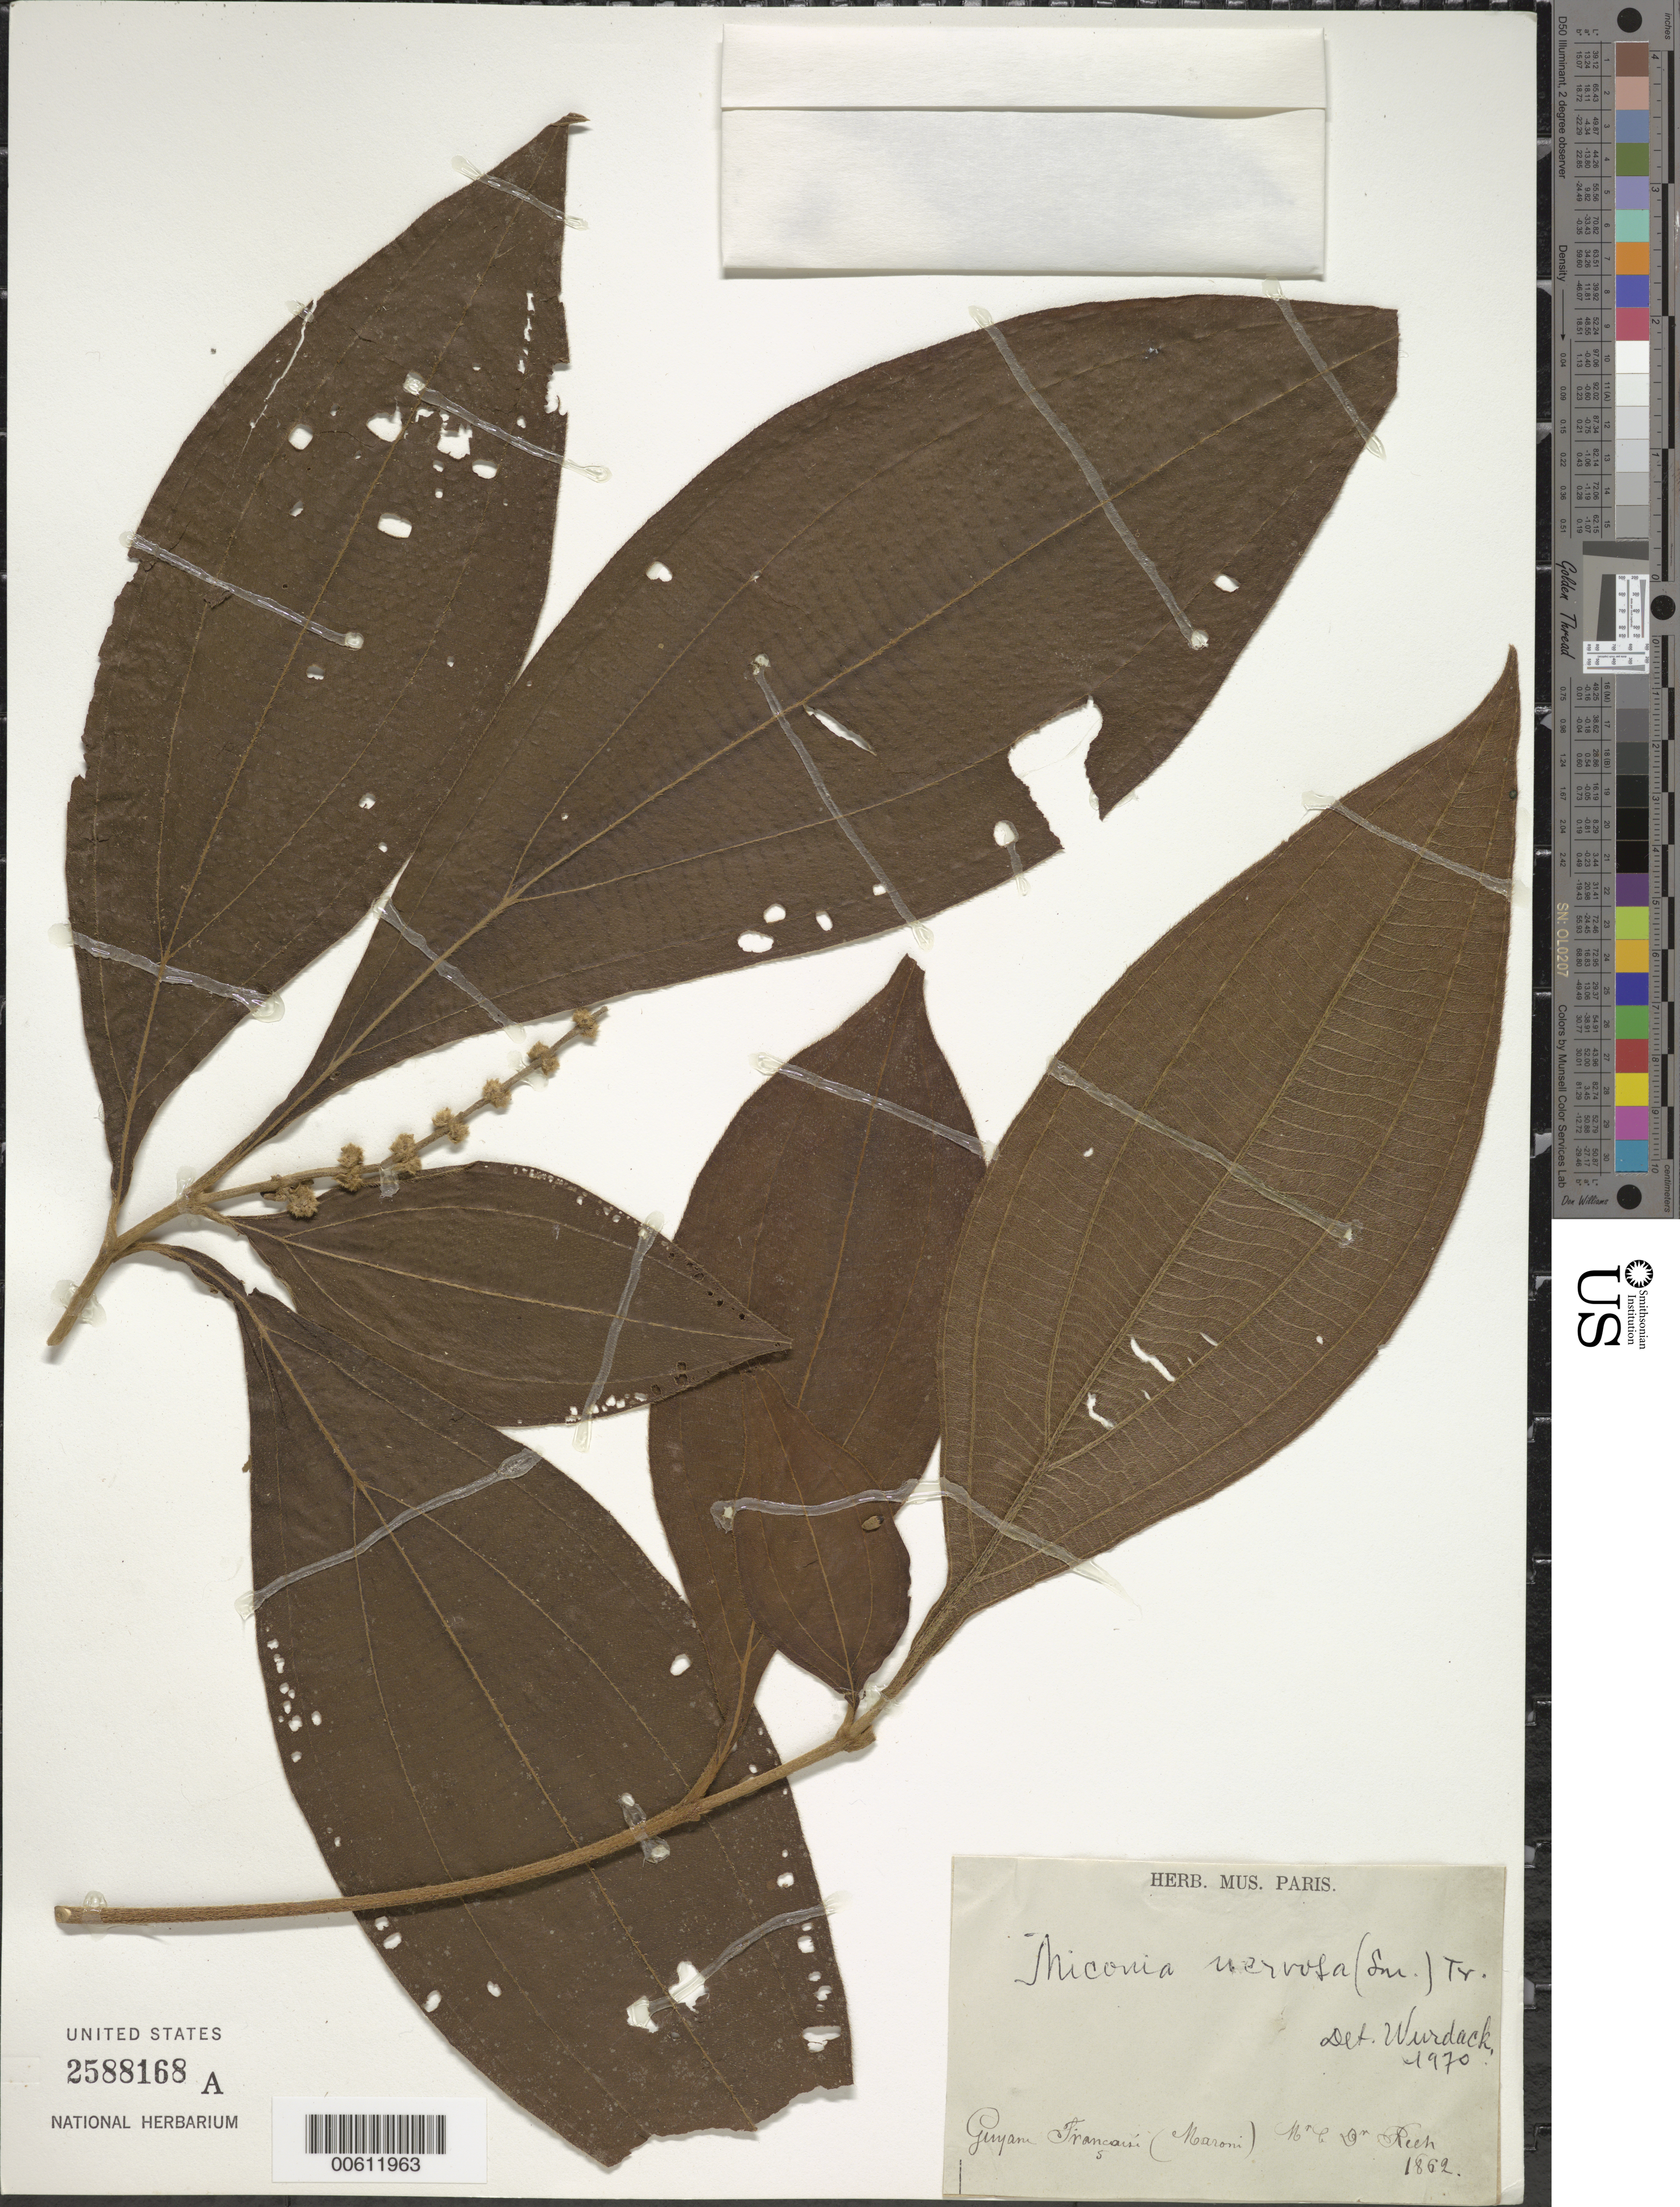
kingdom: Plantae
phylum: Tracheophyta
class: Magnoliopsida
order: Myrtales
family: Melastomataceae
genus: Miconia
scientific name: Miconia nervosa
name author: (Sm.) Triana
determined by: Wurdack, John J., (US), US (UNITED STATES)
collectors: Rech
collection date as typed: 1862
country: French Guiana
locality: Maroni R.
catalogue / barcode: US 2588168A